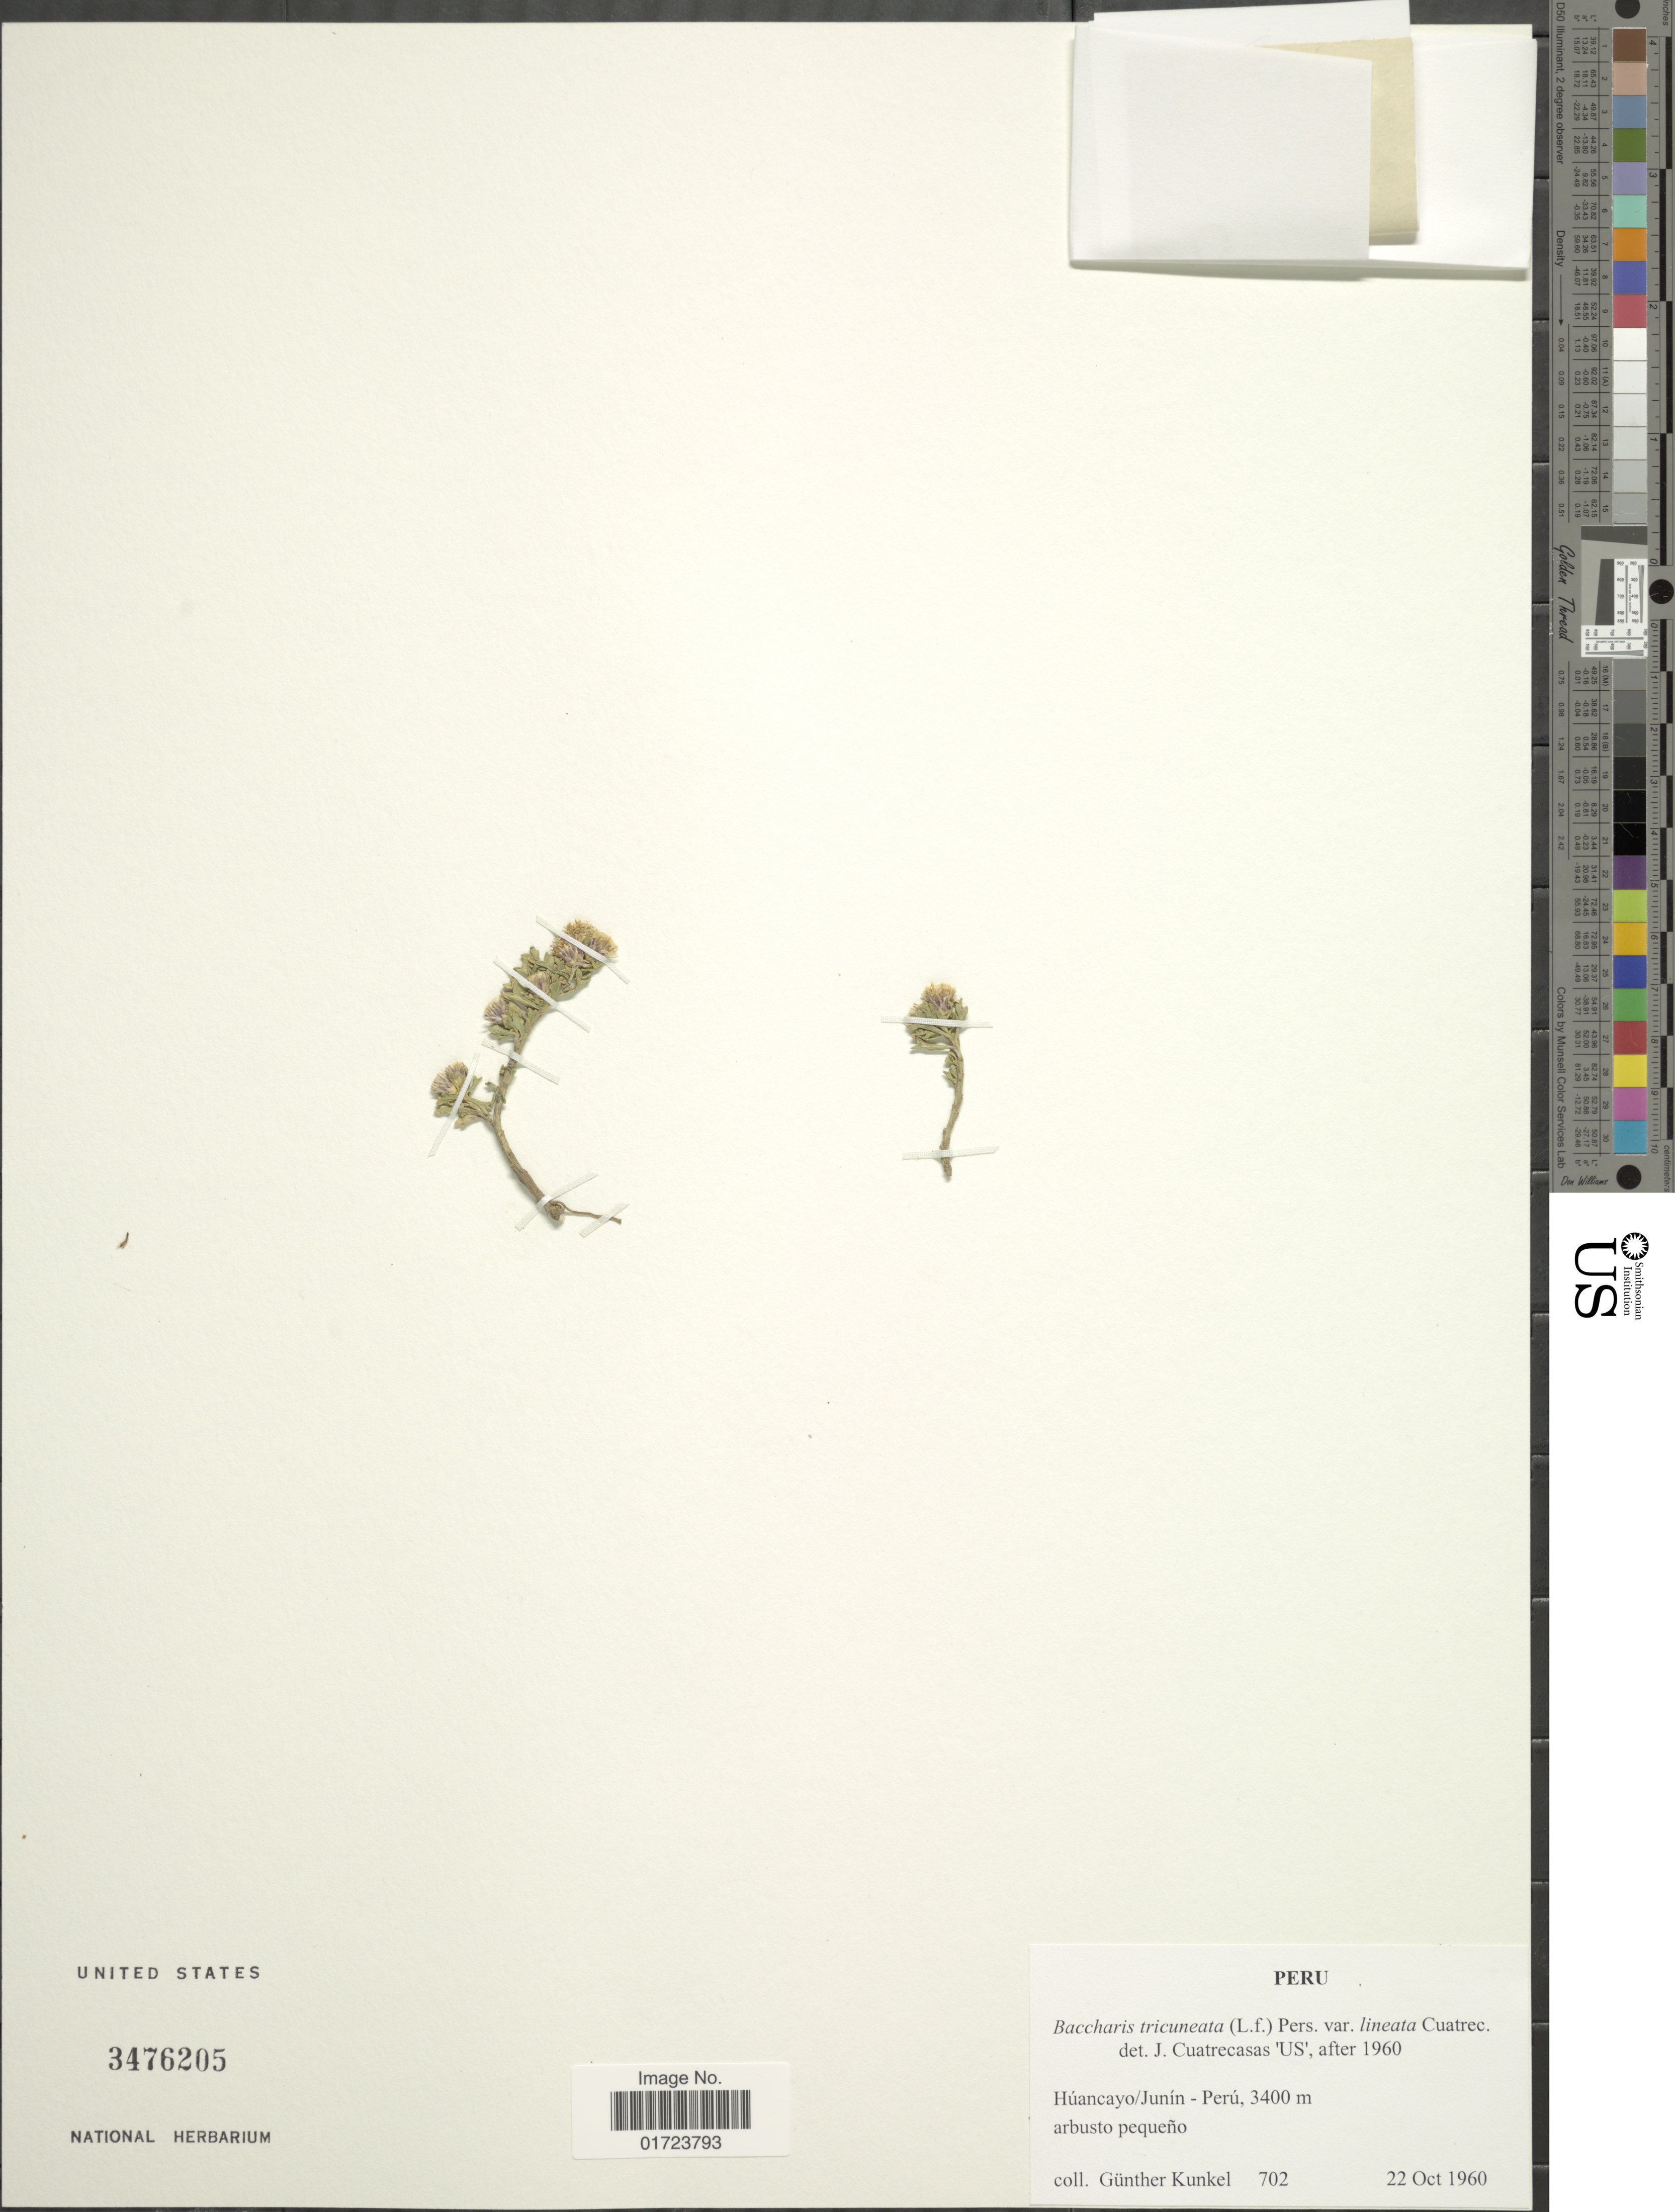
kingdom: Plantae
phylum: Tracheophyta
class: Magnoliopsida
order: Asterales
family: Asteraceae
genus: Baccharis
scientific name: Baccharis tricuneata var. robusta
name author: Cuatrec.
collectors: G. Kunkel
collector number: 702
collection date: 1960-10-22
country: Peru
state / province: Junín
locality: Huancayo/Junin- Peru.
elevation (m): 3400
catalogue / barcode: US 3476205